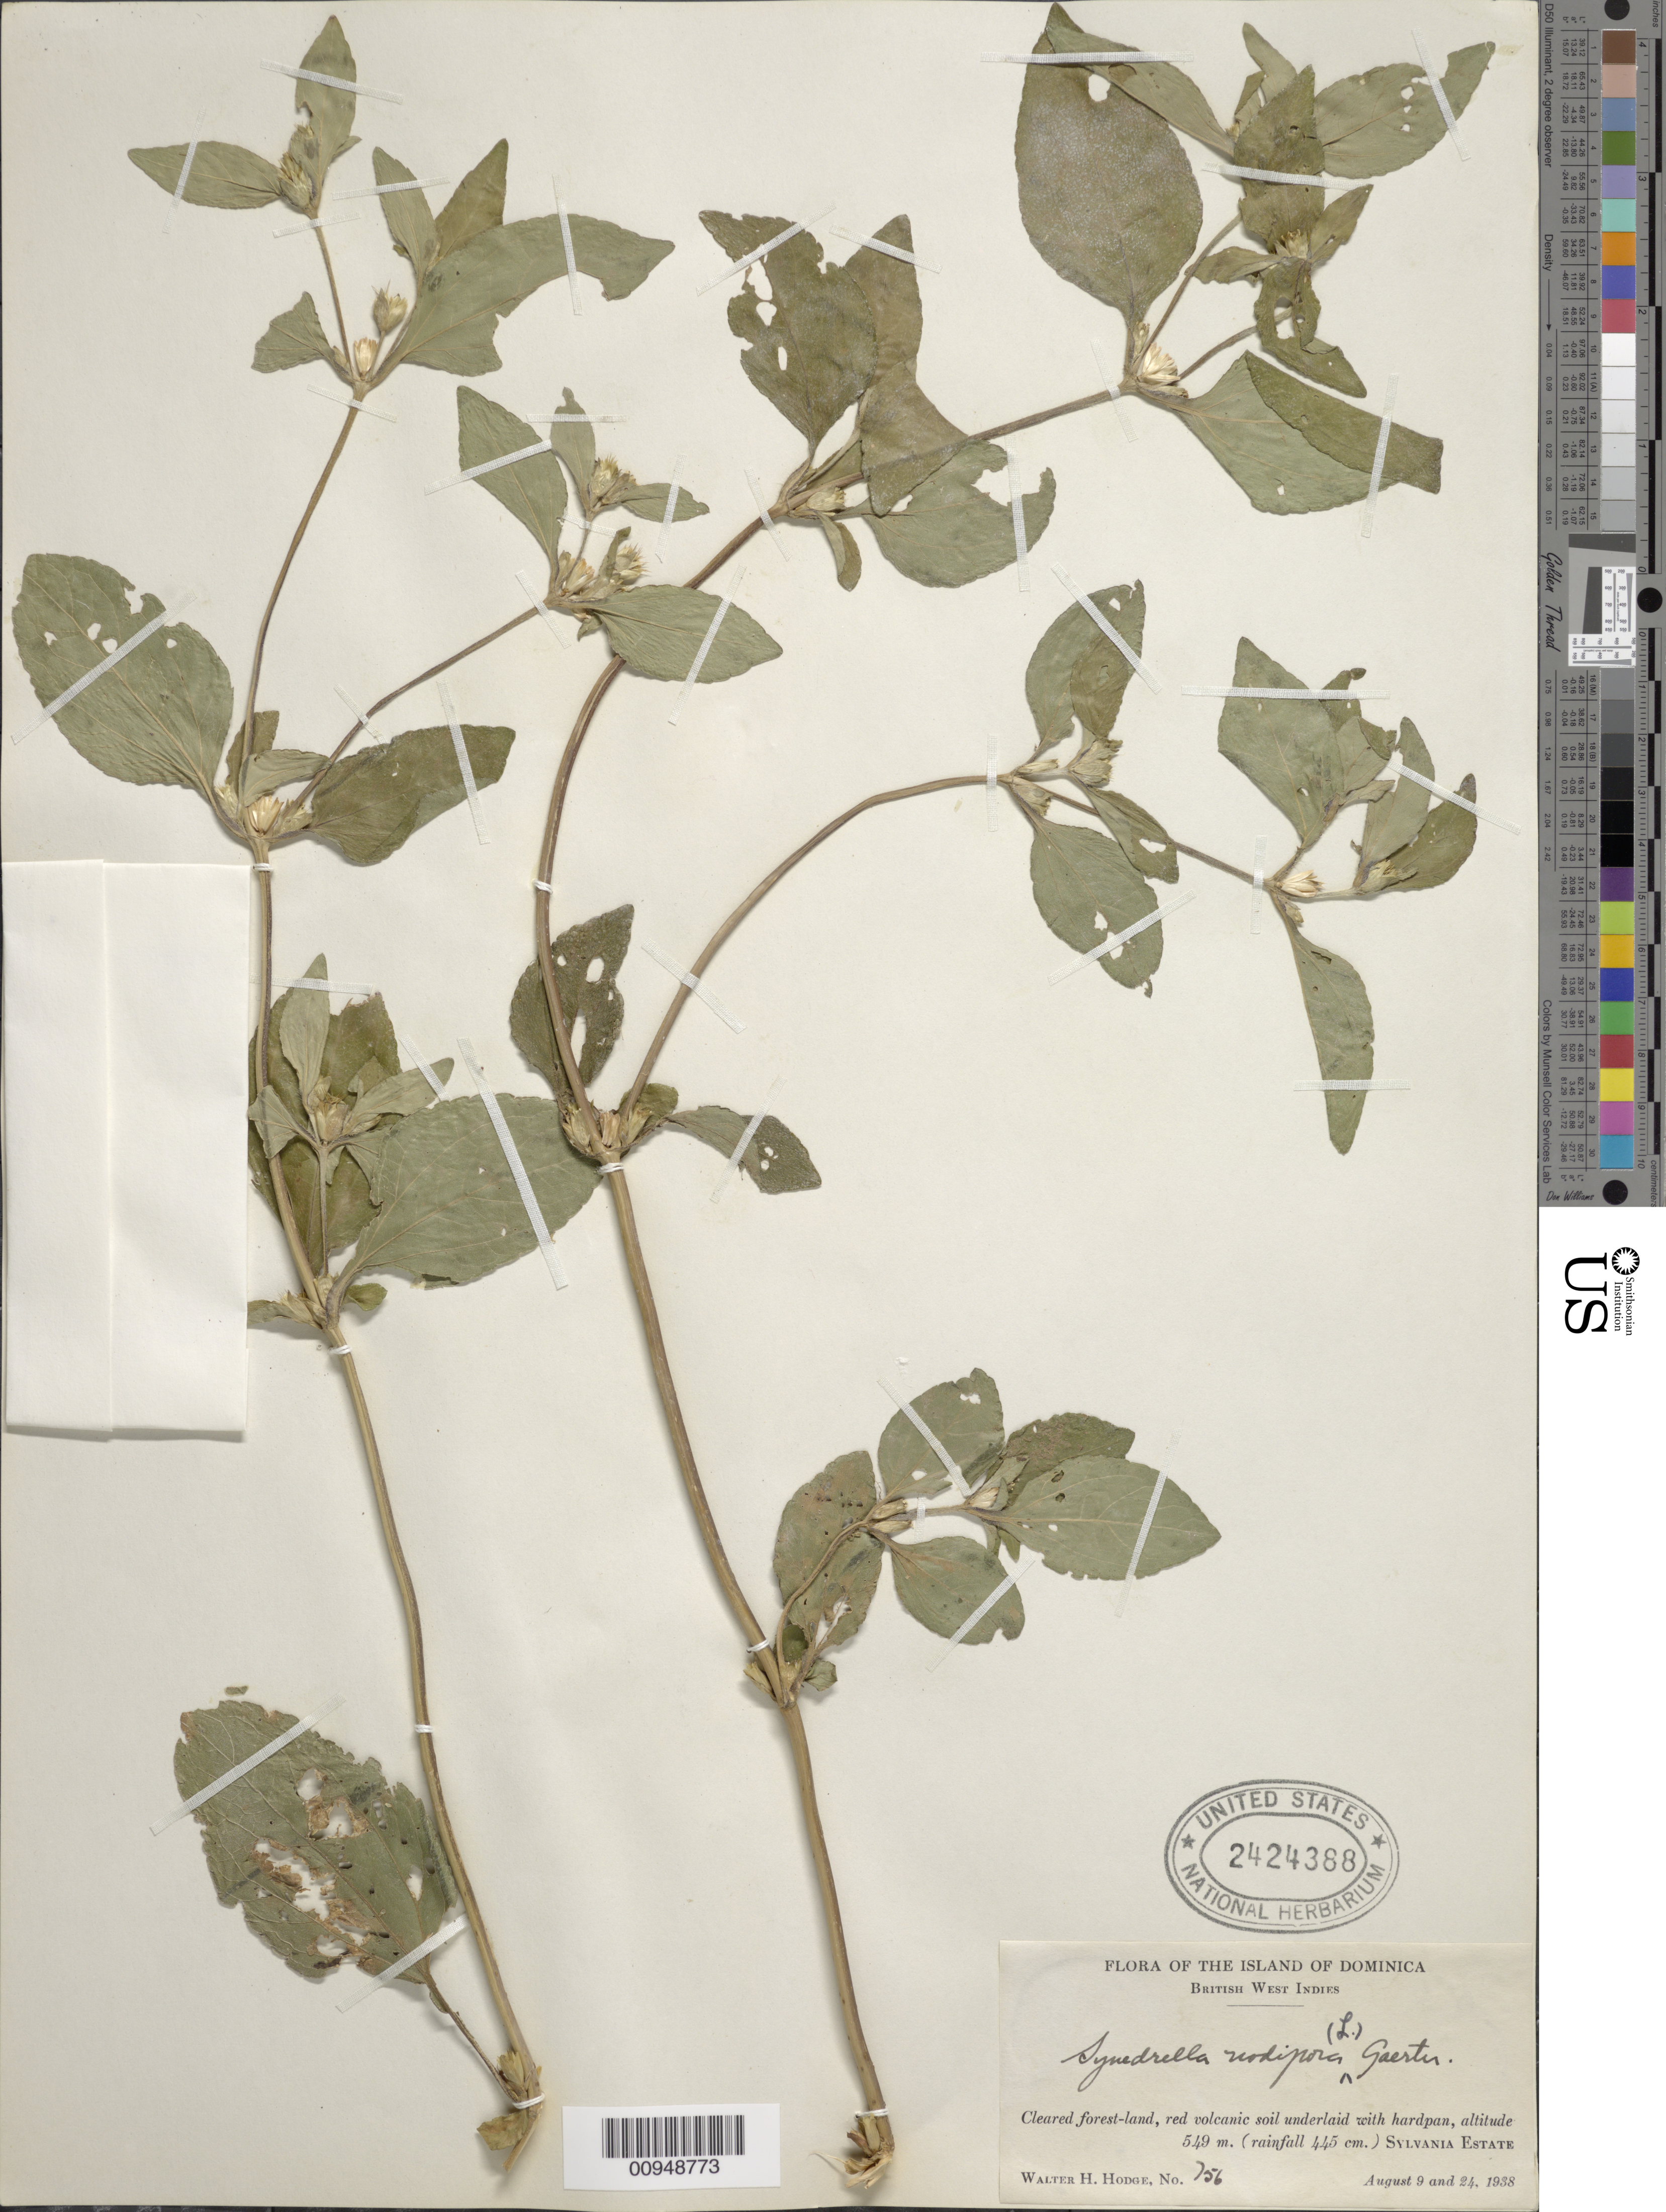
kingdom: Plantae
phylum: Tracheophyta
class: Magnoliopsida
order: Asterales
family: Asteraceae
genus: Synedrella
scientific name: Synedrella nodiflora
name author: (L.) Gaertn.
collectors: W. Hodge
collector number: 756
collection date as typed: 09 Aug 1938 and 24 Aug 1938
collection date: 1938-08-09,1938-08-24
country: Dominica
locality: Sylvania Estate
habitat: Clear forest-land, red volcanic soil underlaid with hardpan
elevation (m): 549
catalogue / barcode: US 2424388